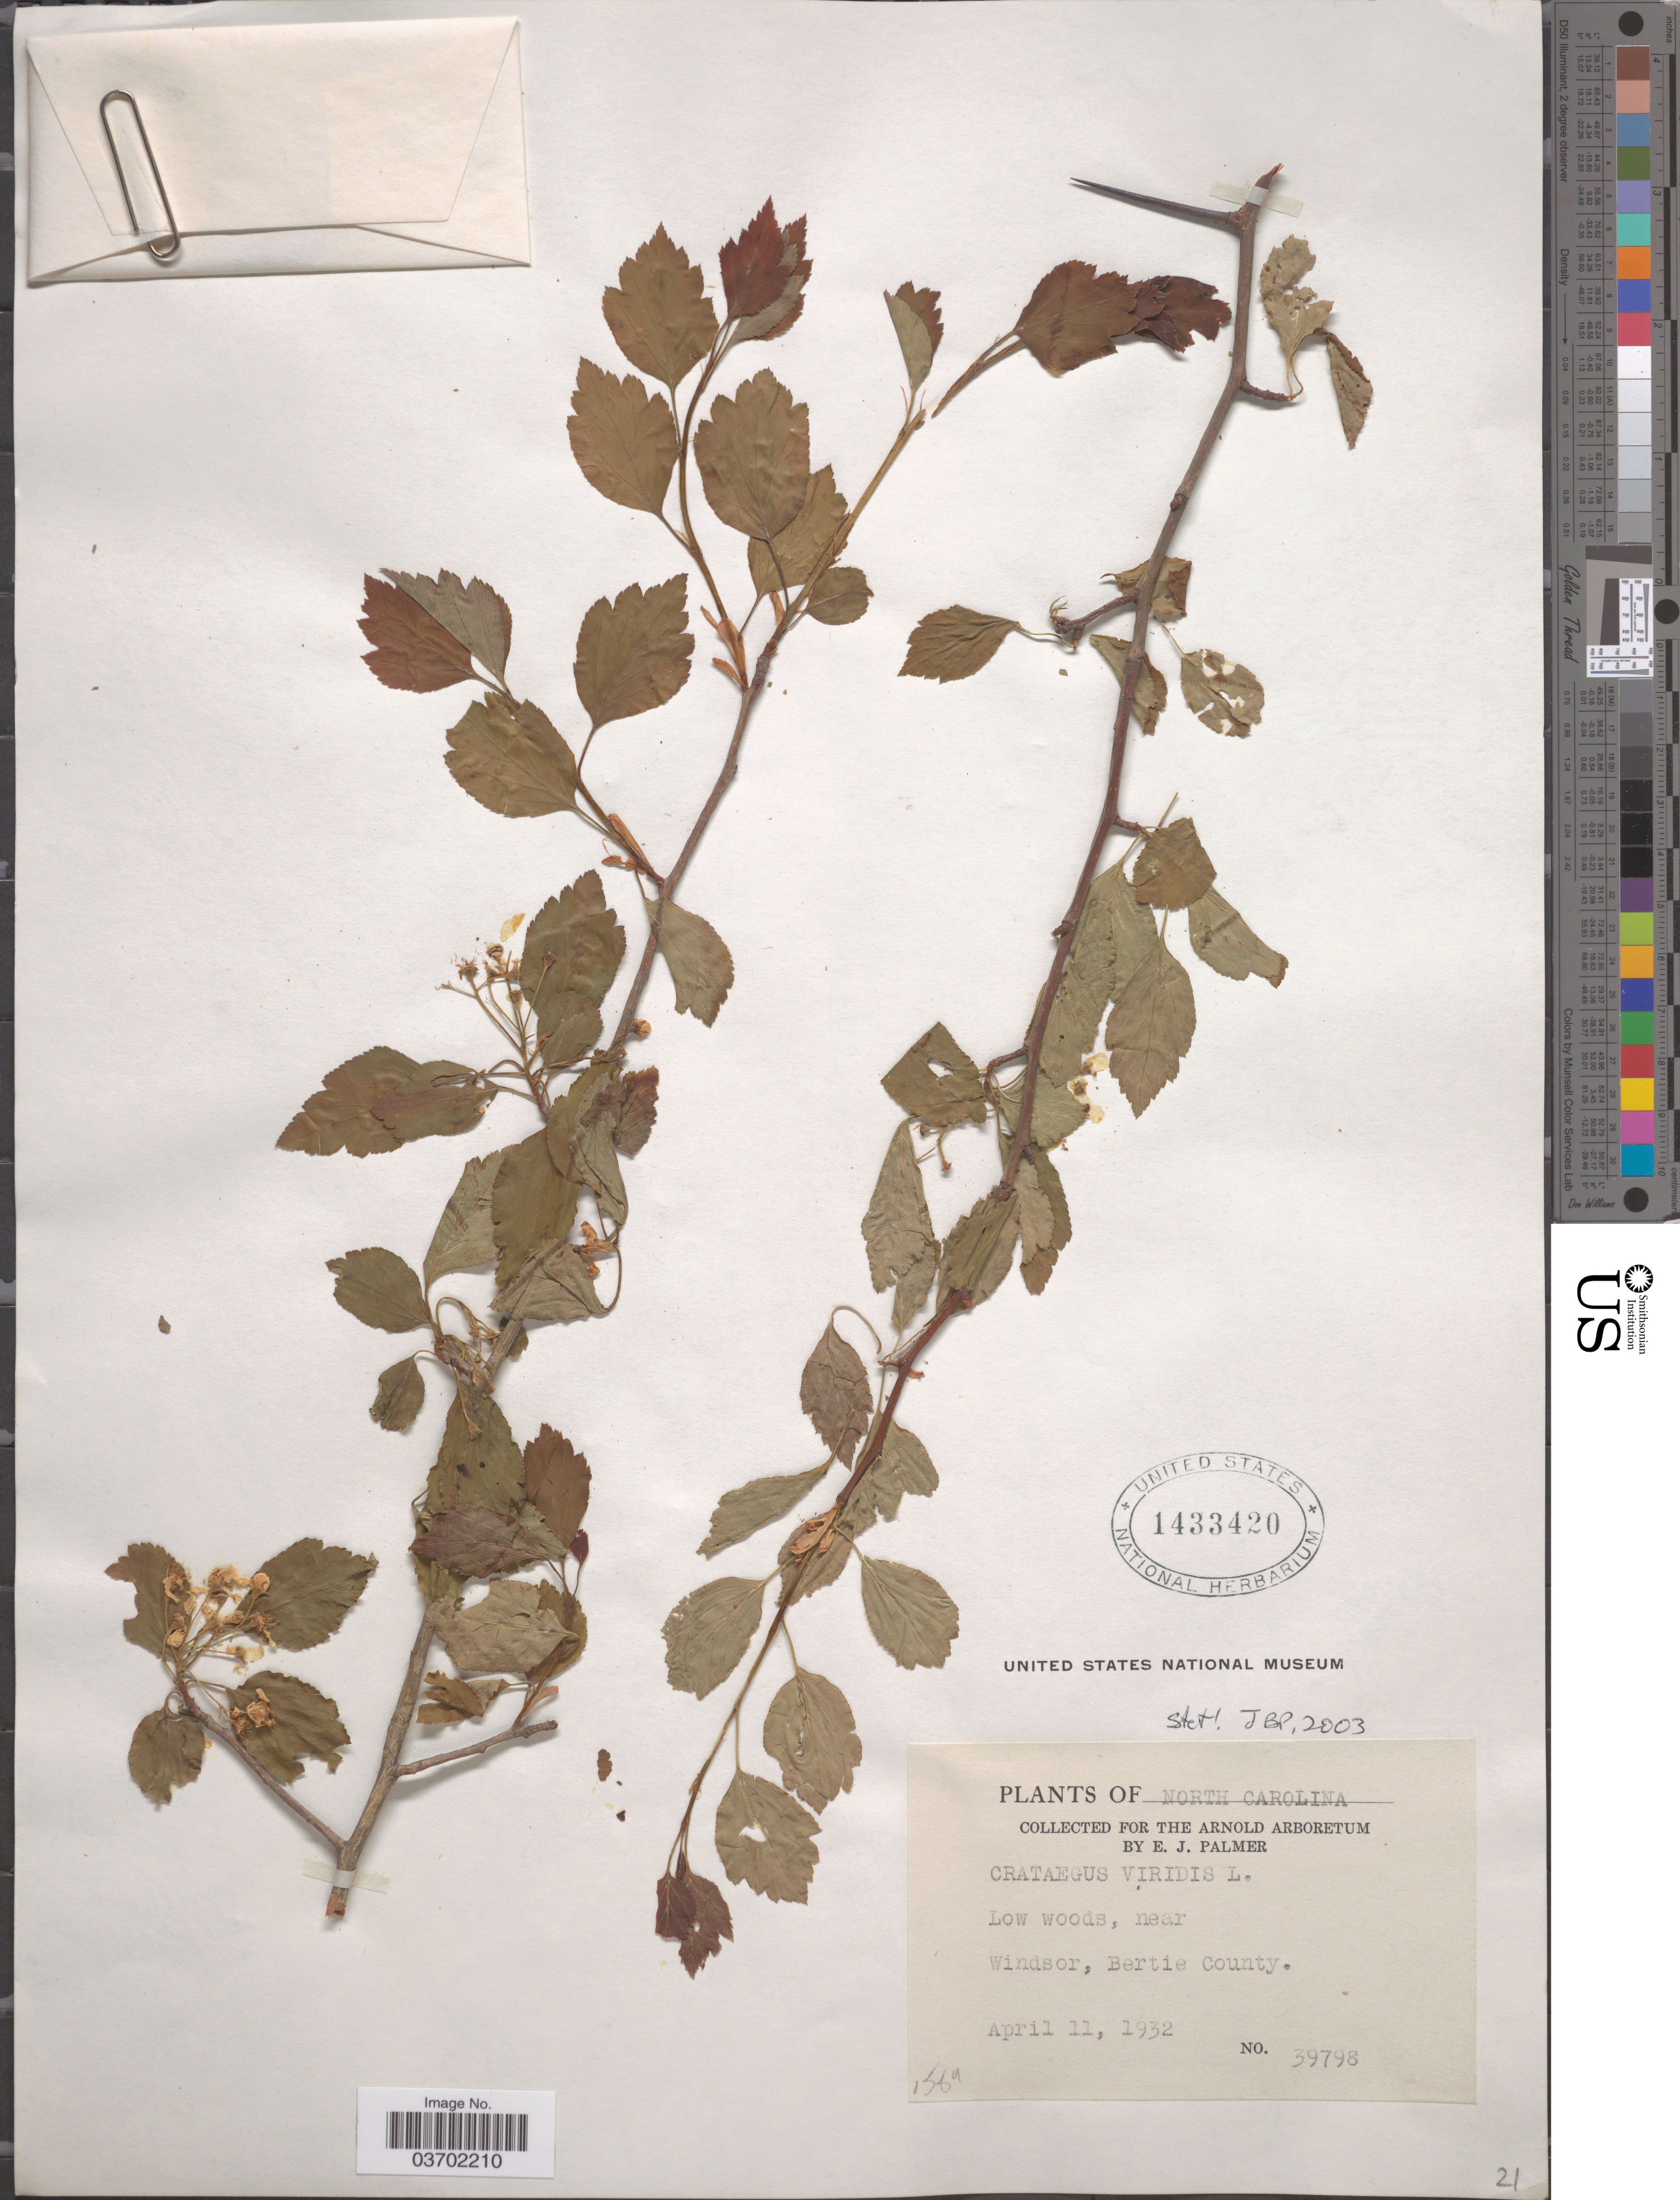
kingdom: Plantae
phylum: Tracheophyta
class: Magnoliopsida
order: Rosales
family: Rosaceae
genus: Crataegus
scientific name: Crataegus viridis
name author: L.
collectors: E. J. Palmer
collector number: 39798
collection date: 1932-04-11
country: United States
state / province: North Carolina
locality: Near Windsor, Bertie County.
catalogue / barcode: US 1433420